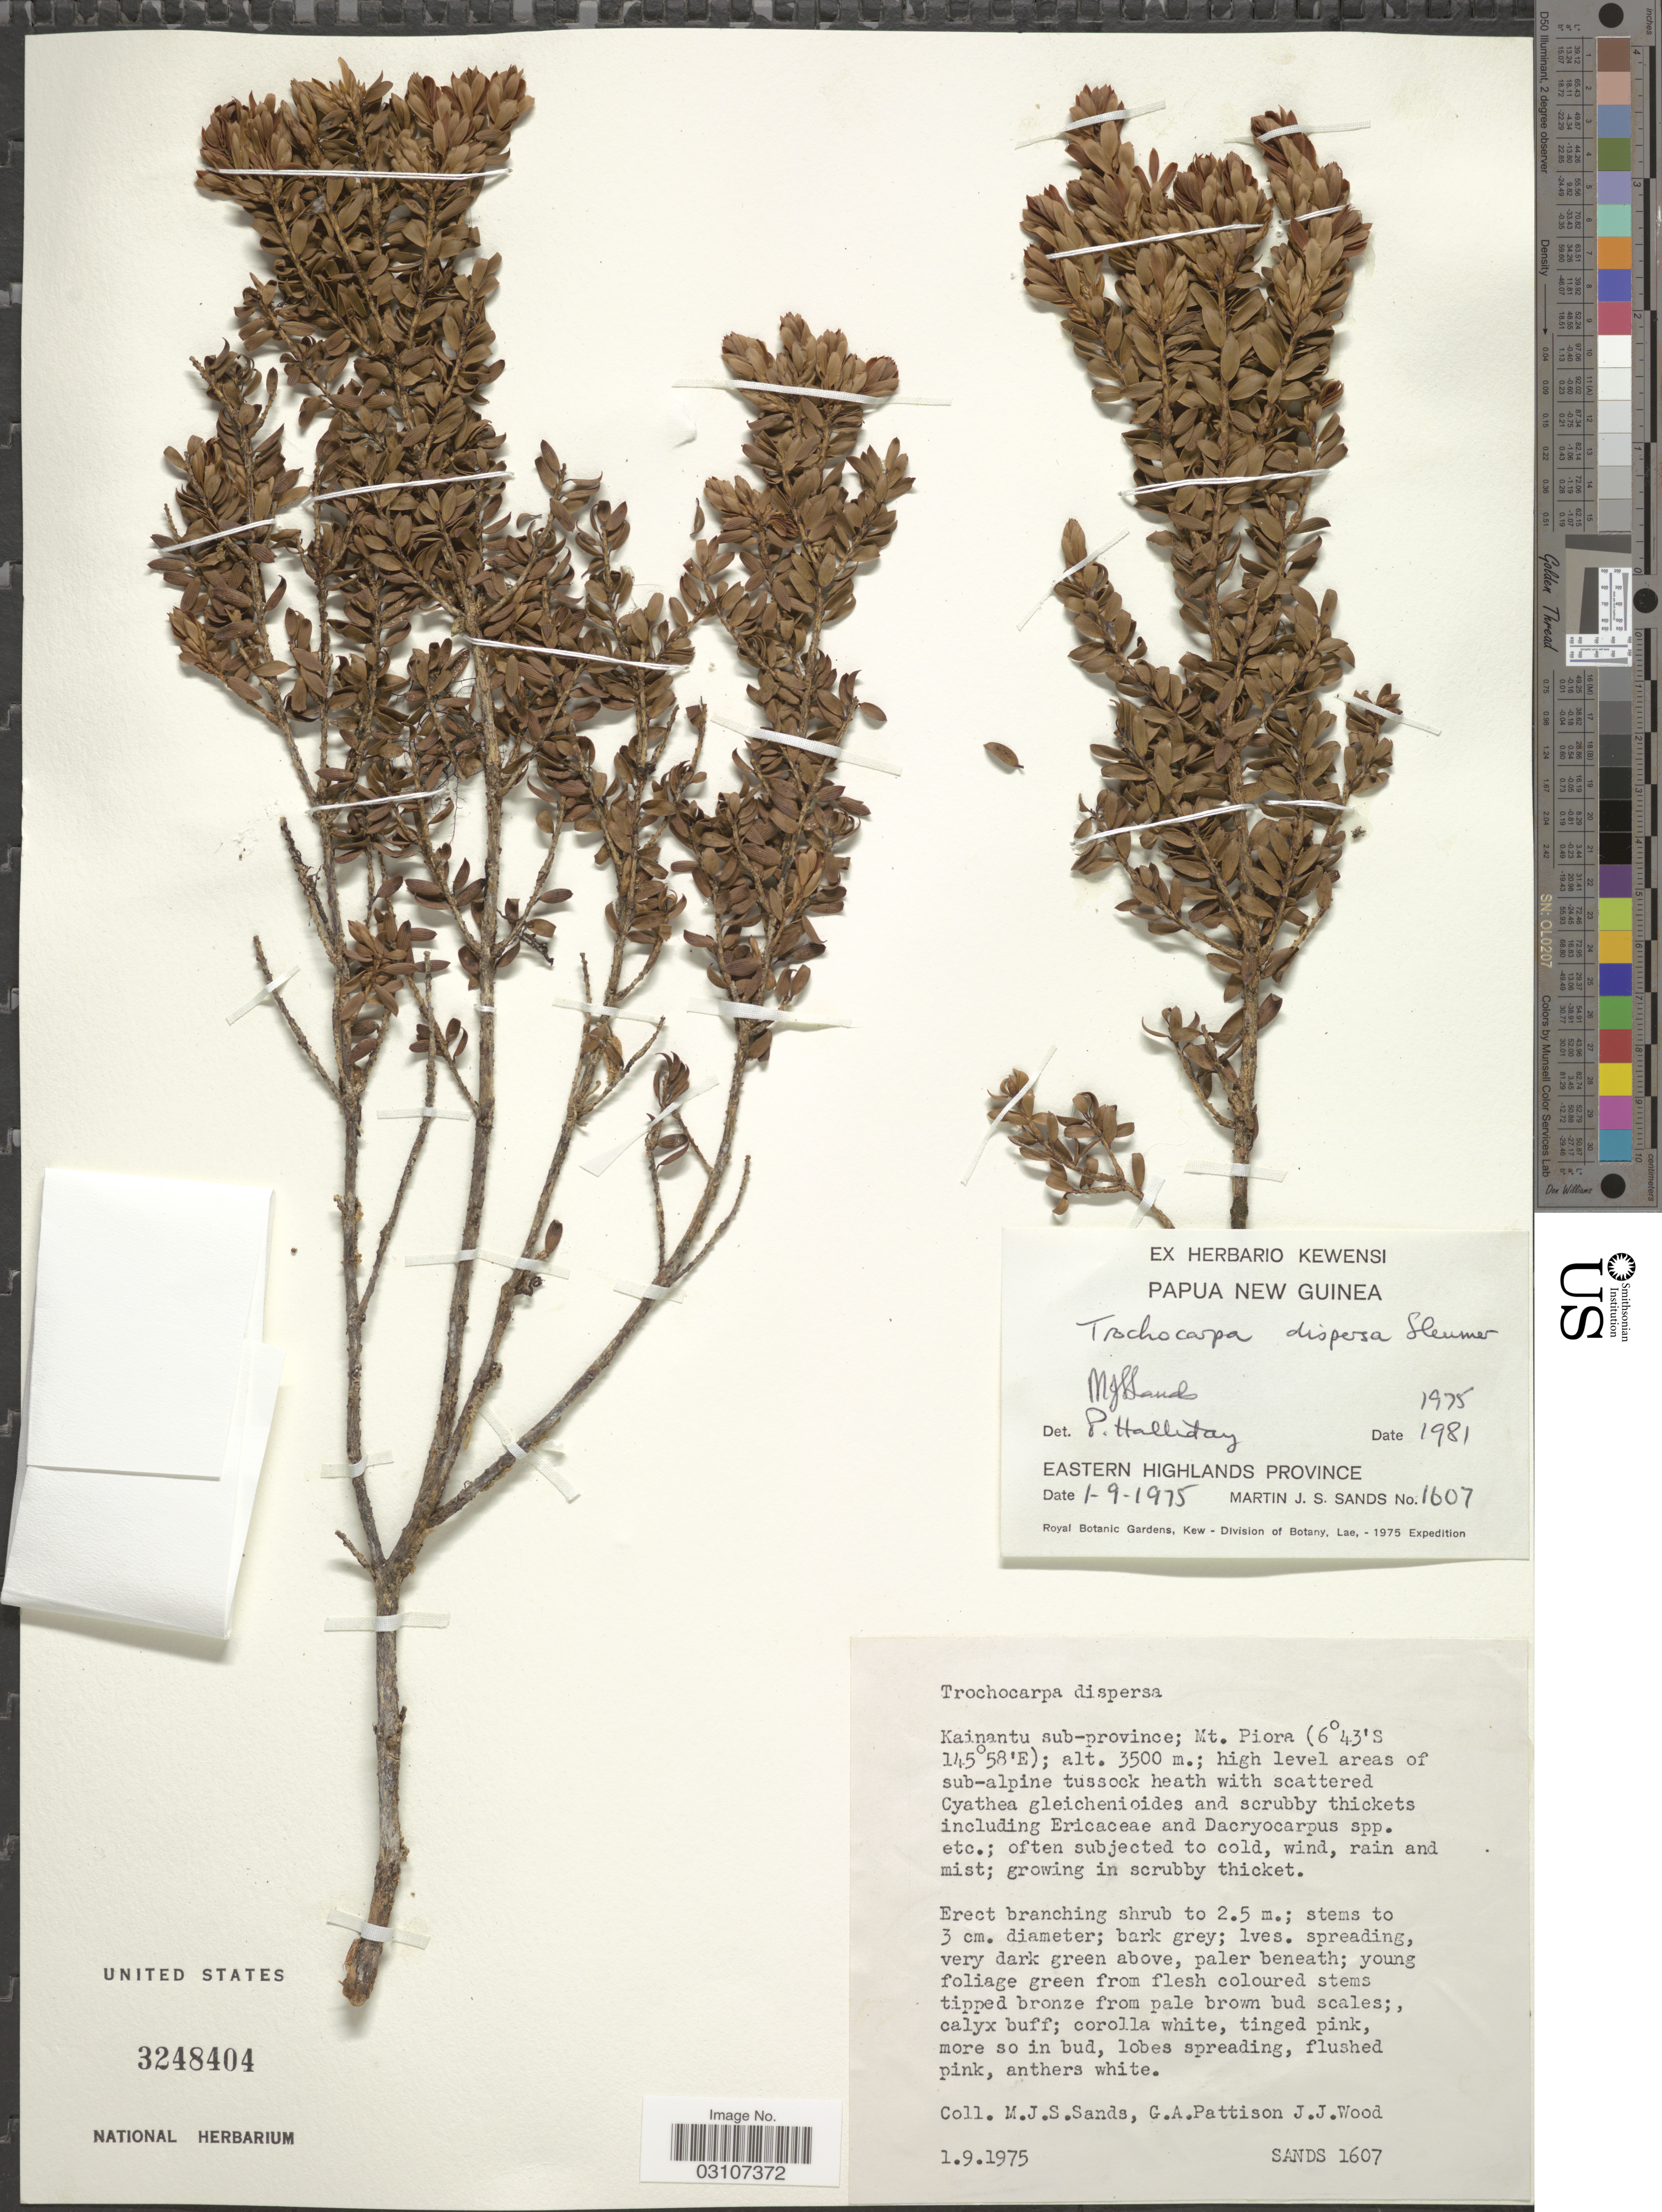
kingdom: Plantae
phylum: Tracheophyta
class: Magnoliopsida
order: Ericales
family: Ericaceae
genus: Trochocarpa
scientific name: Trochocarpa dispersa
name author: Sleumer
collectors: M. Sands, G. Pattison & J. Wood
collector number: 1607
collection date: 1975-09-01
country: Papua New Guinea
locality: Eastern Highlands Province. Kainantu sub-province; Mt. Piora.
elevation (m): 3500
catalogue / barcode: US 3248404